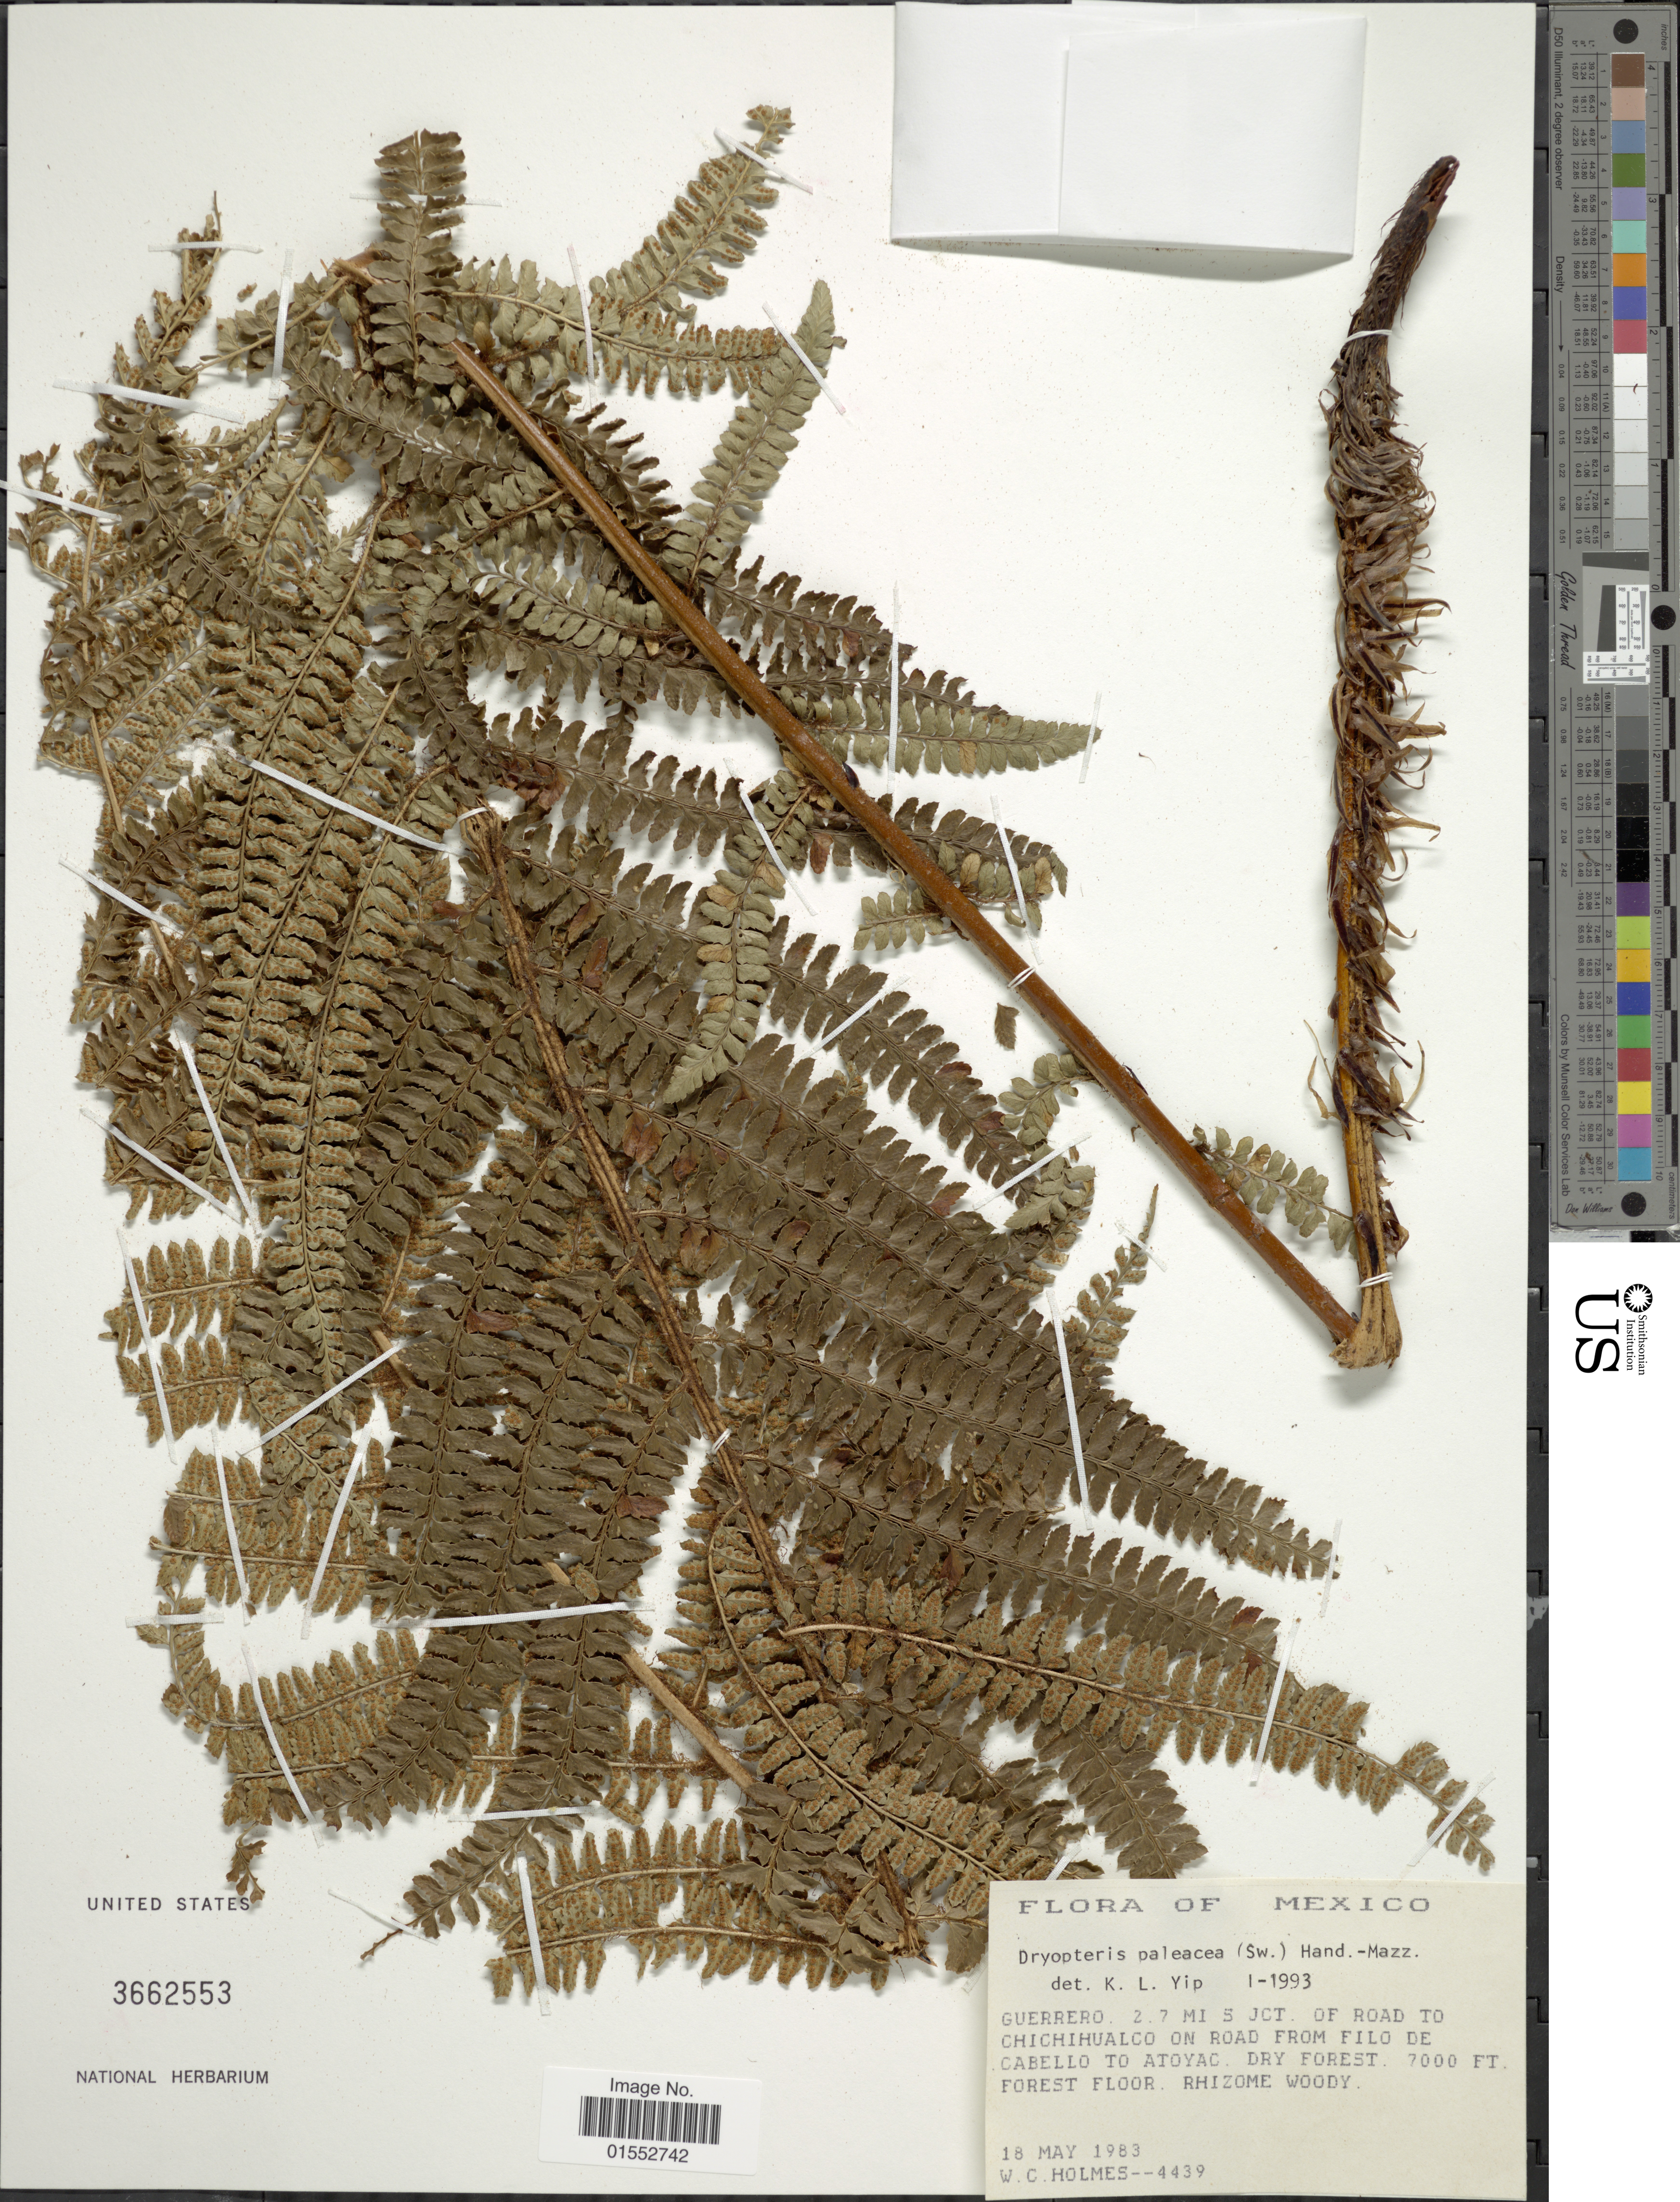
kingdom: Plantae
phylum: Tracheophyta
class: Polypodiopsida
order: Polypodiales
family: Dryopteridaceae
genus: Dryopteris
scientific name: Dryopteris sp.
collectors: W. Holmes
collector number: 4439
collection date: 1983-05-18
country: Mexico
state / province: Guerrero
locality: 2.7 mi S jct. of road to Chichihualco on road from Filo de Cabello to Atoyac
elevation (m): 2134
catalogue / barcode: US 3662553